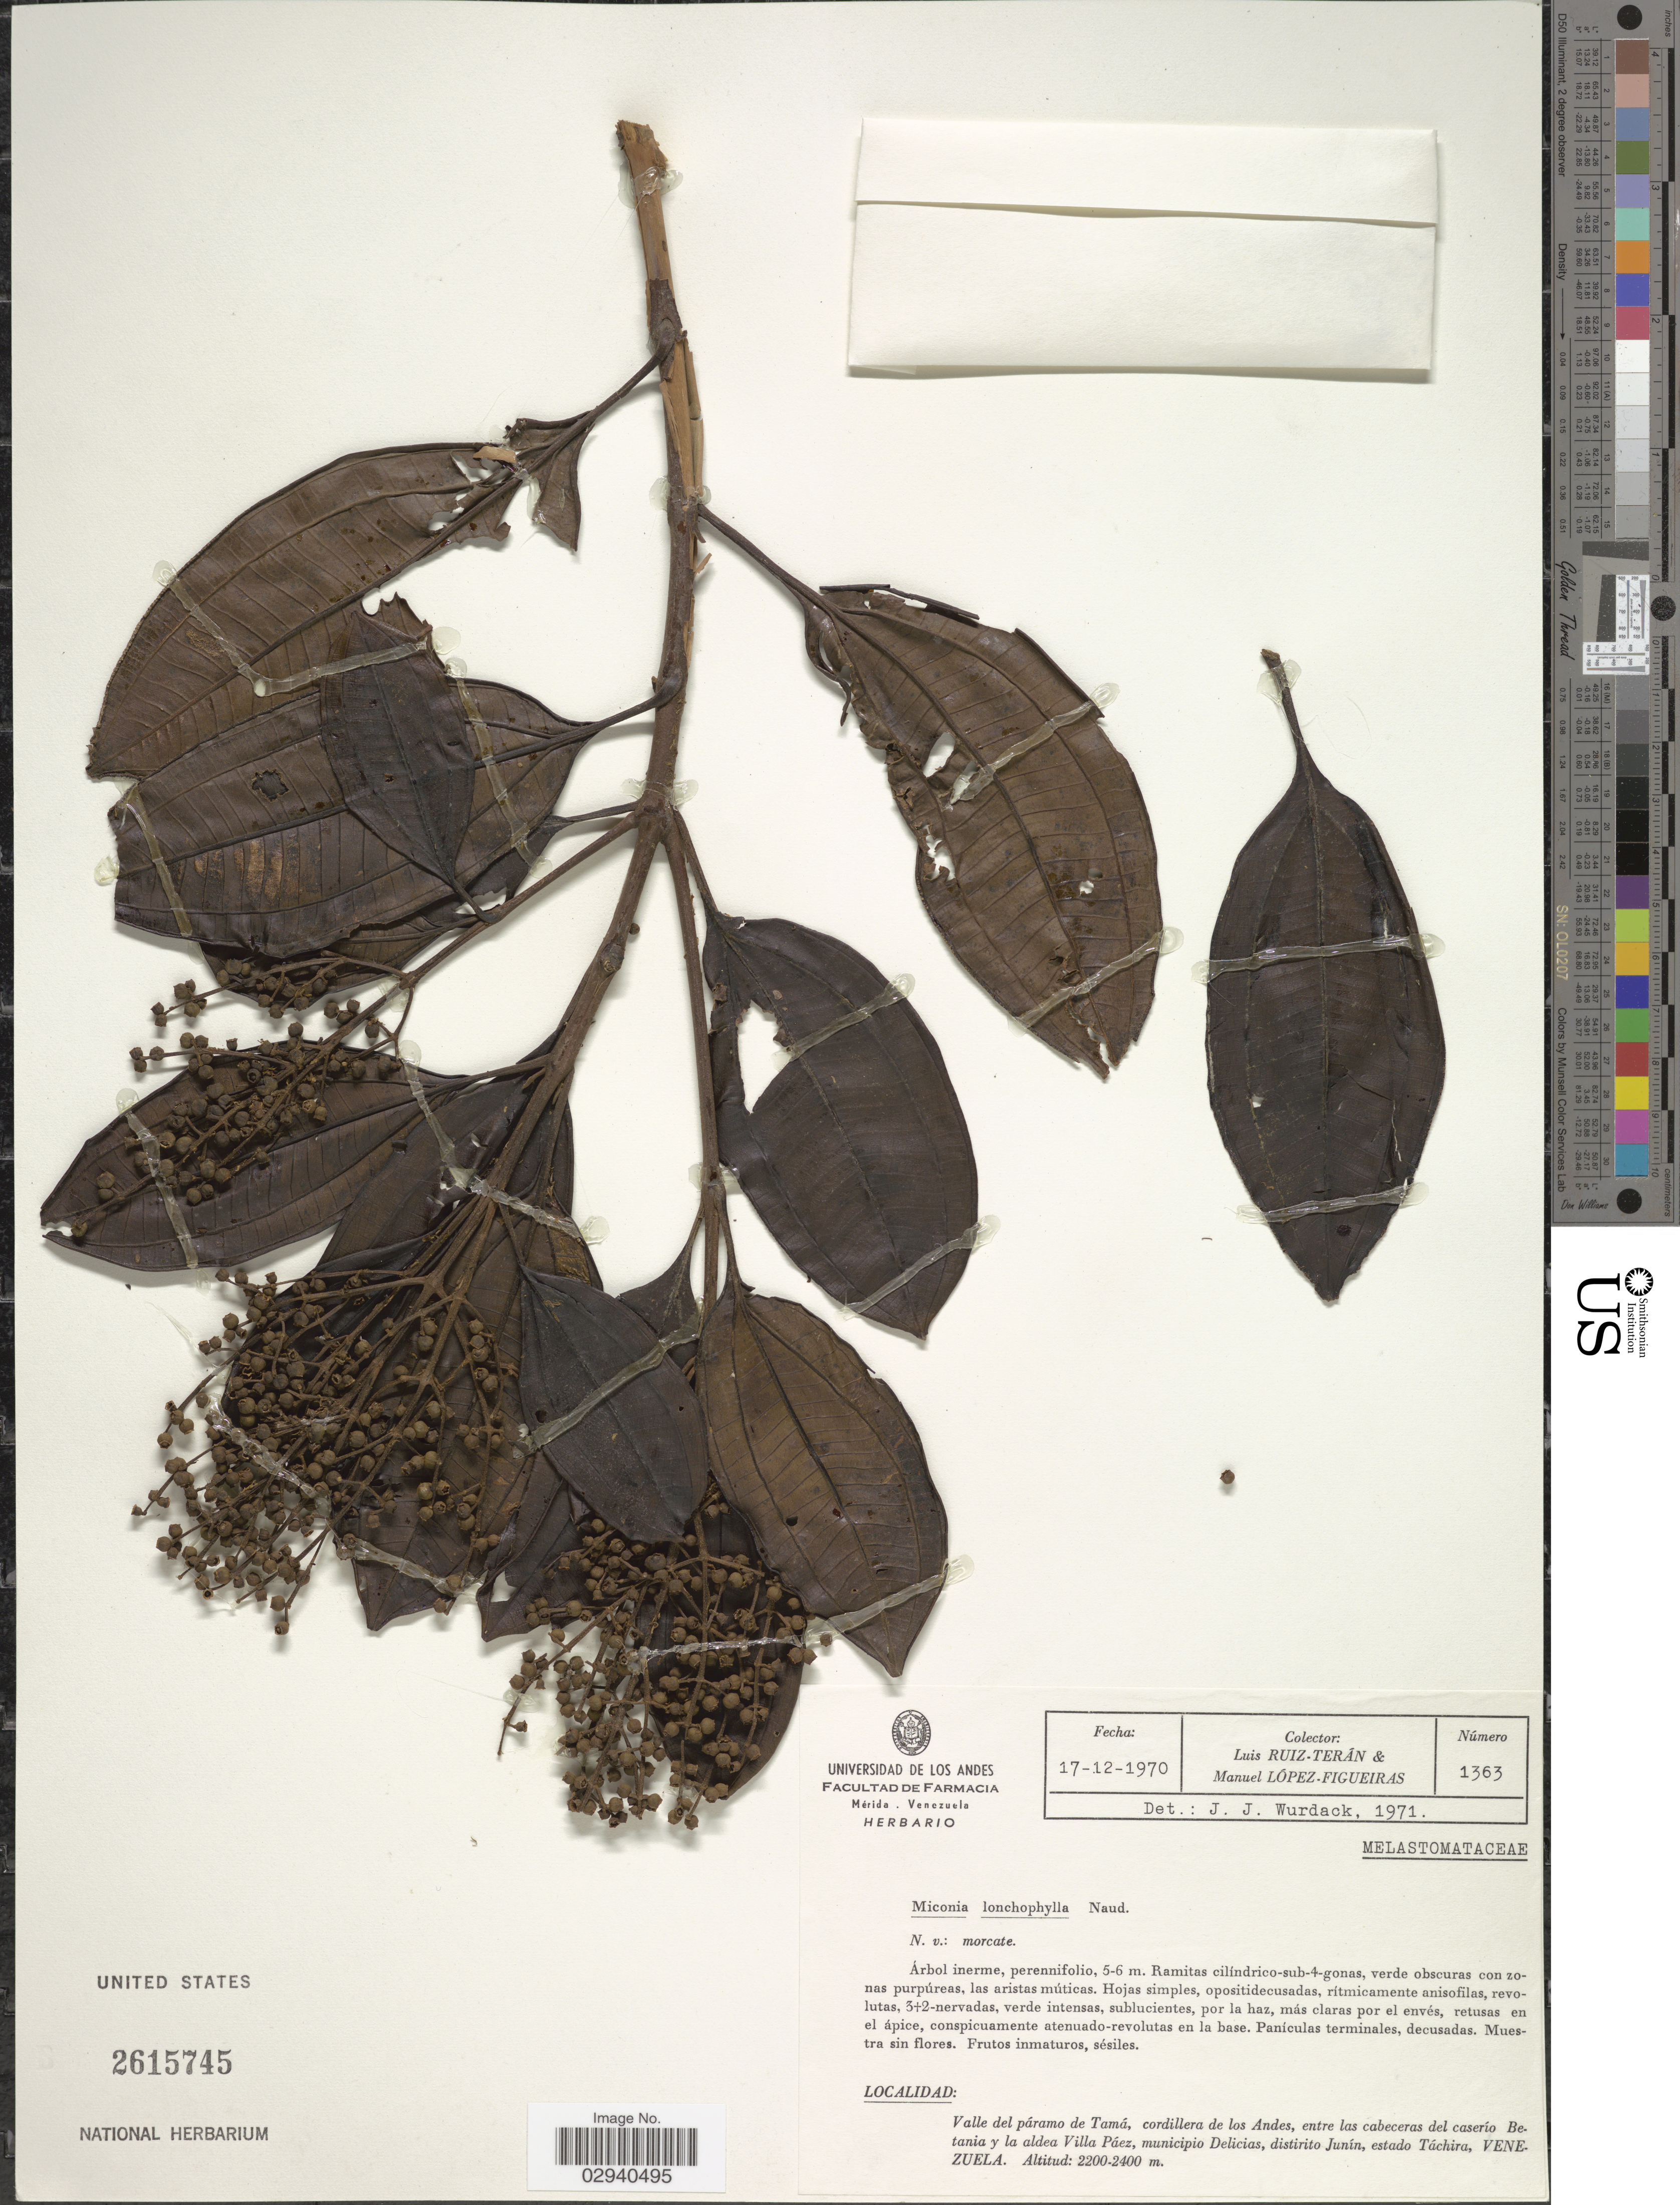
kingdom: Plantae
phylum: Tracheophyta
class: Magnoliopsida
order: Myrtales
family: Melastomataceae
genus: Miconia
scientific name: Miconia lonchophylla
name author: Naudin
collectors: L. E. Ruíz-Terán & M. López Figueiras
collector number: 1363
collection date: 1970-12-17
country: Venezuela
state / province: Tachira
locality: Valle del páramo de Tamá, cordillera de los Andes, entre las cabeceras del caserío Betania y la aldea Villa Páez, munipicio Delicias, distrito Junín.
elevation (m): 2200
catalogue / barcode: US 2615745